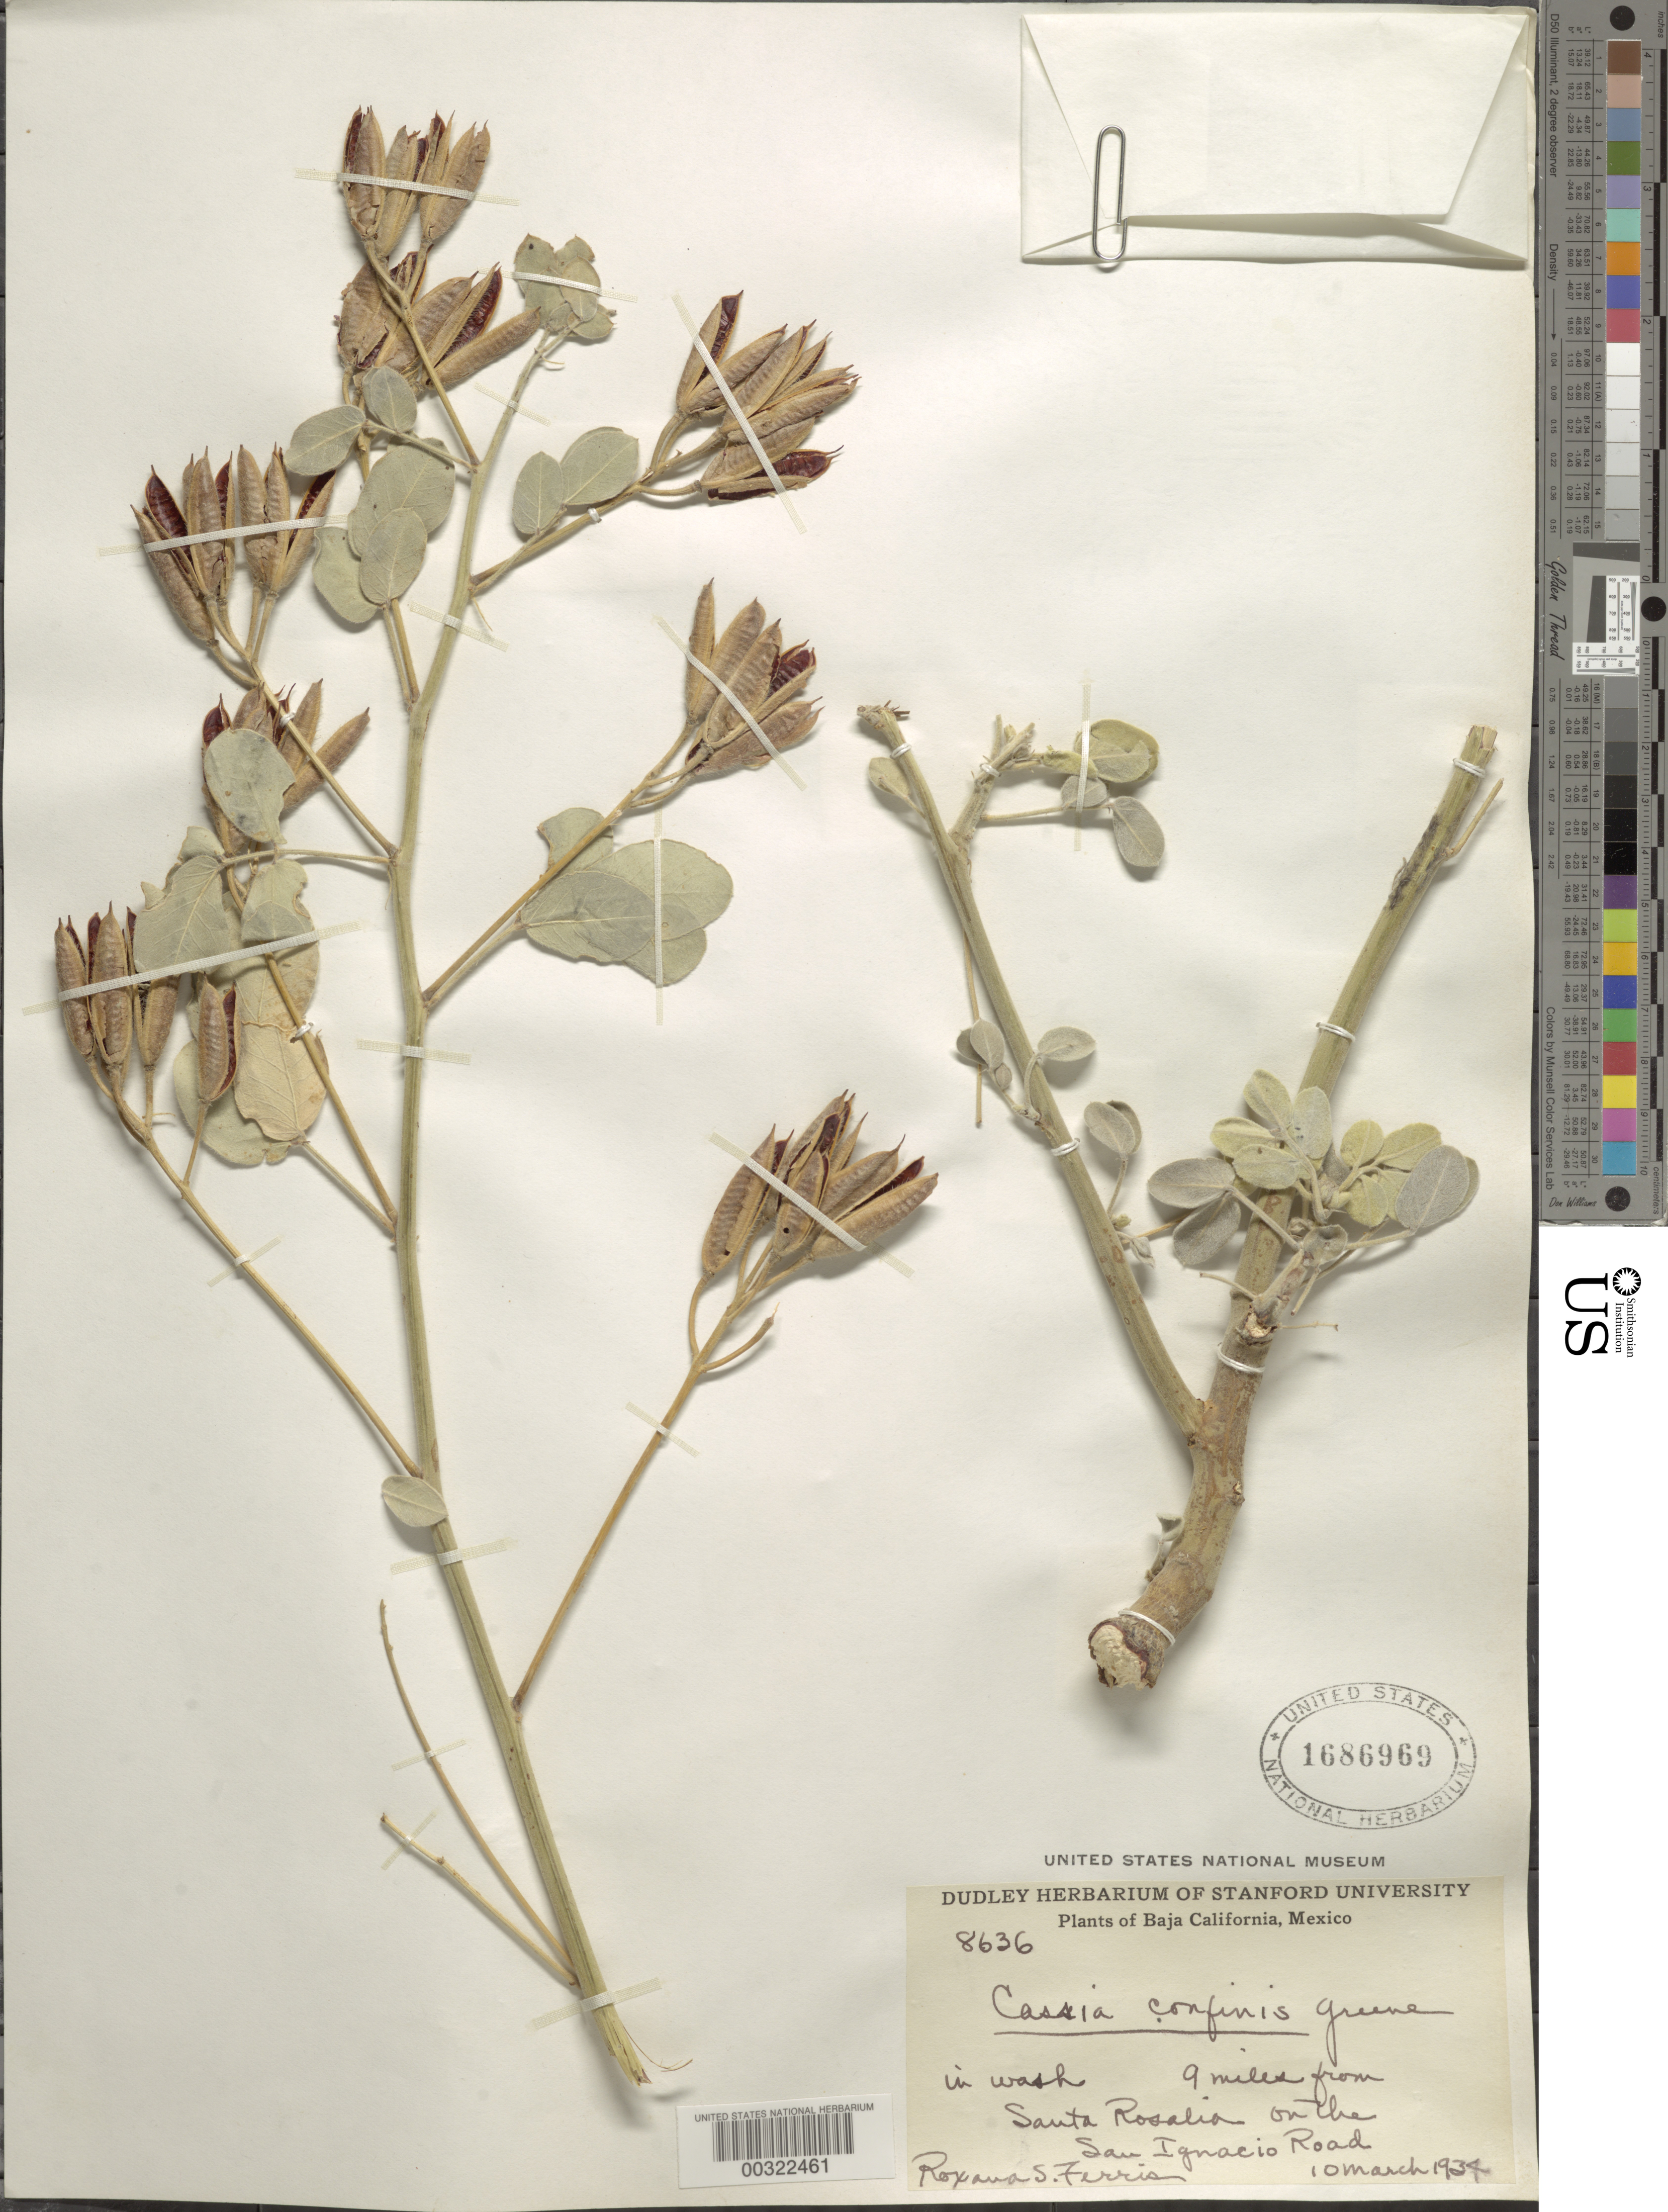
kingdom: Plantae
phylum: Tracheophyta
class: Magnoliopsida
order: Fabales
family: Fabaceae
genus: Senna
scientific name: Senna confinis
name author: (Greene) H.S. Irwin & Barneby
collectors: R. S. Ferris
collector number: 8636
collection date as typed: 10 Mar 1934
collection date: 1934-03-10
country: Mexico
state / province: Baja California Sur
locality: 9 mi from Santa Rosalia on the San Ignacio Road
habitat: In wash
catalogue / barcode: US 1686969